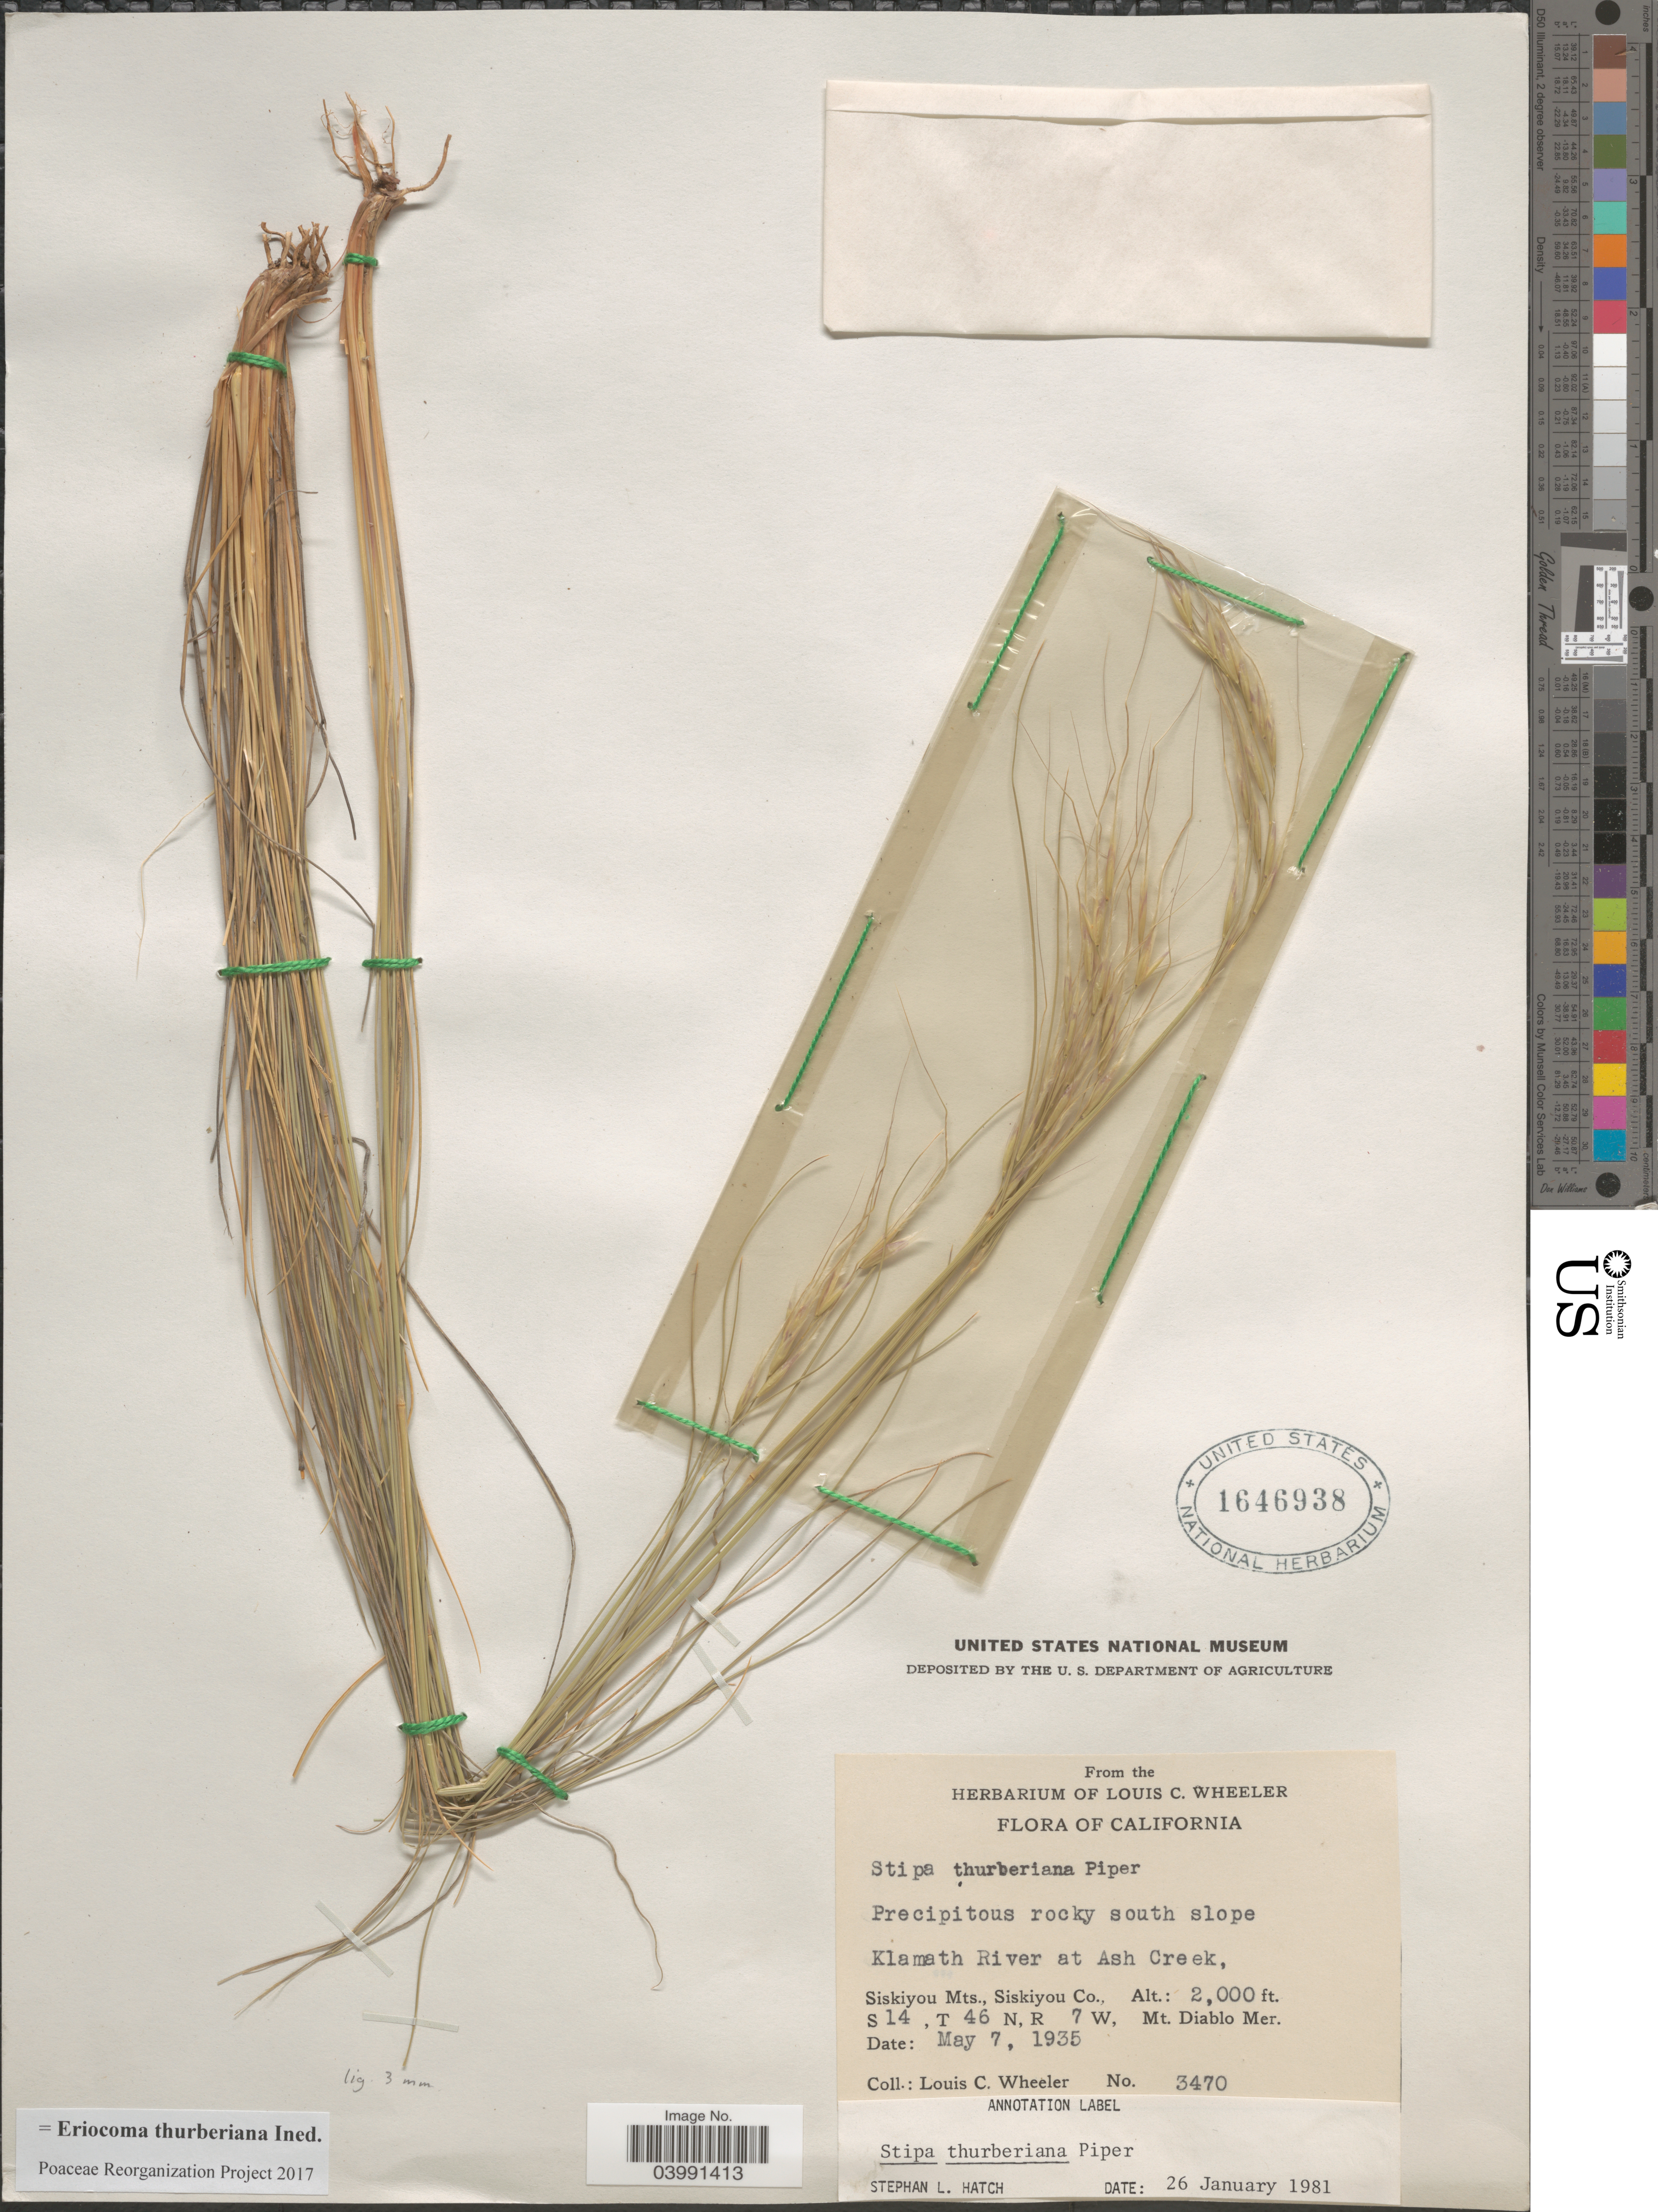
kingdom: Plantae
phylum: Tracheophyta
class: Liliopsida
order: Poales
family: Poaceae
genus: Eriocoma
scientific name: Eriocoma thurberiana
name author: (Piper) Romasch.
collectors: L. C. Wheeler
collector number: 3470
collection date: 1935-05-07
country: United States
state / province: California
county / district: Siskiyou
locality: South slope Klamath River at Ash Creek. Siskiyou Mts., Siskiyou Co. S 14, T 46 N, R 7 W, Mt. Diablo Mer.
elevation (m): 610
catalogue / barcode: US 1646938